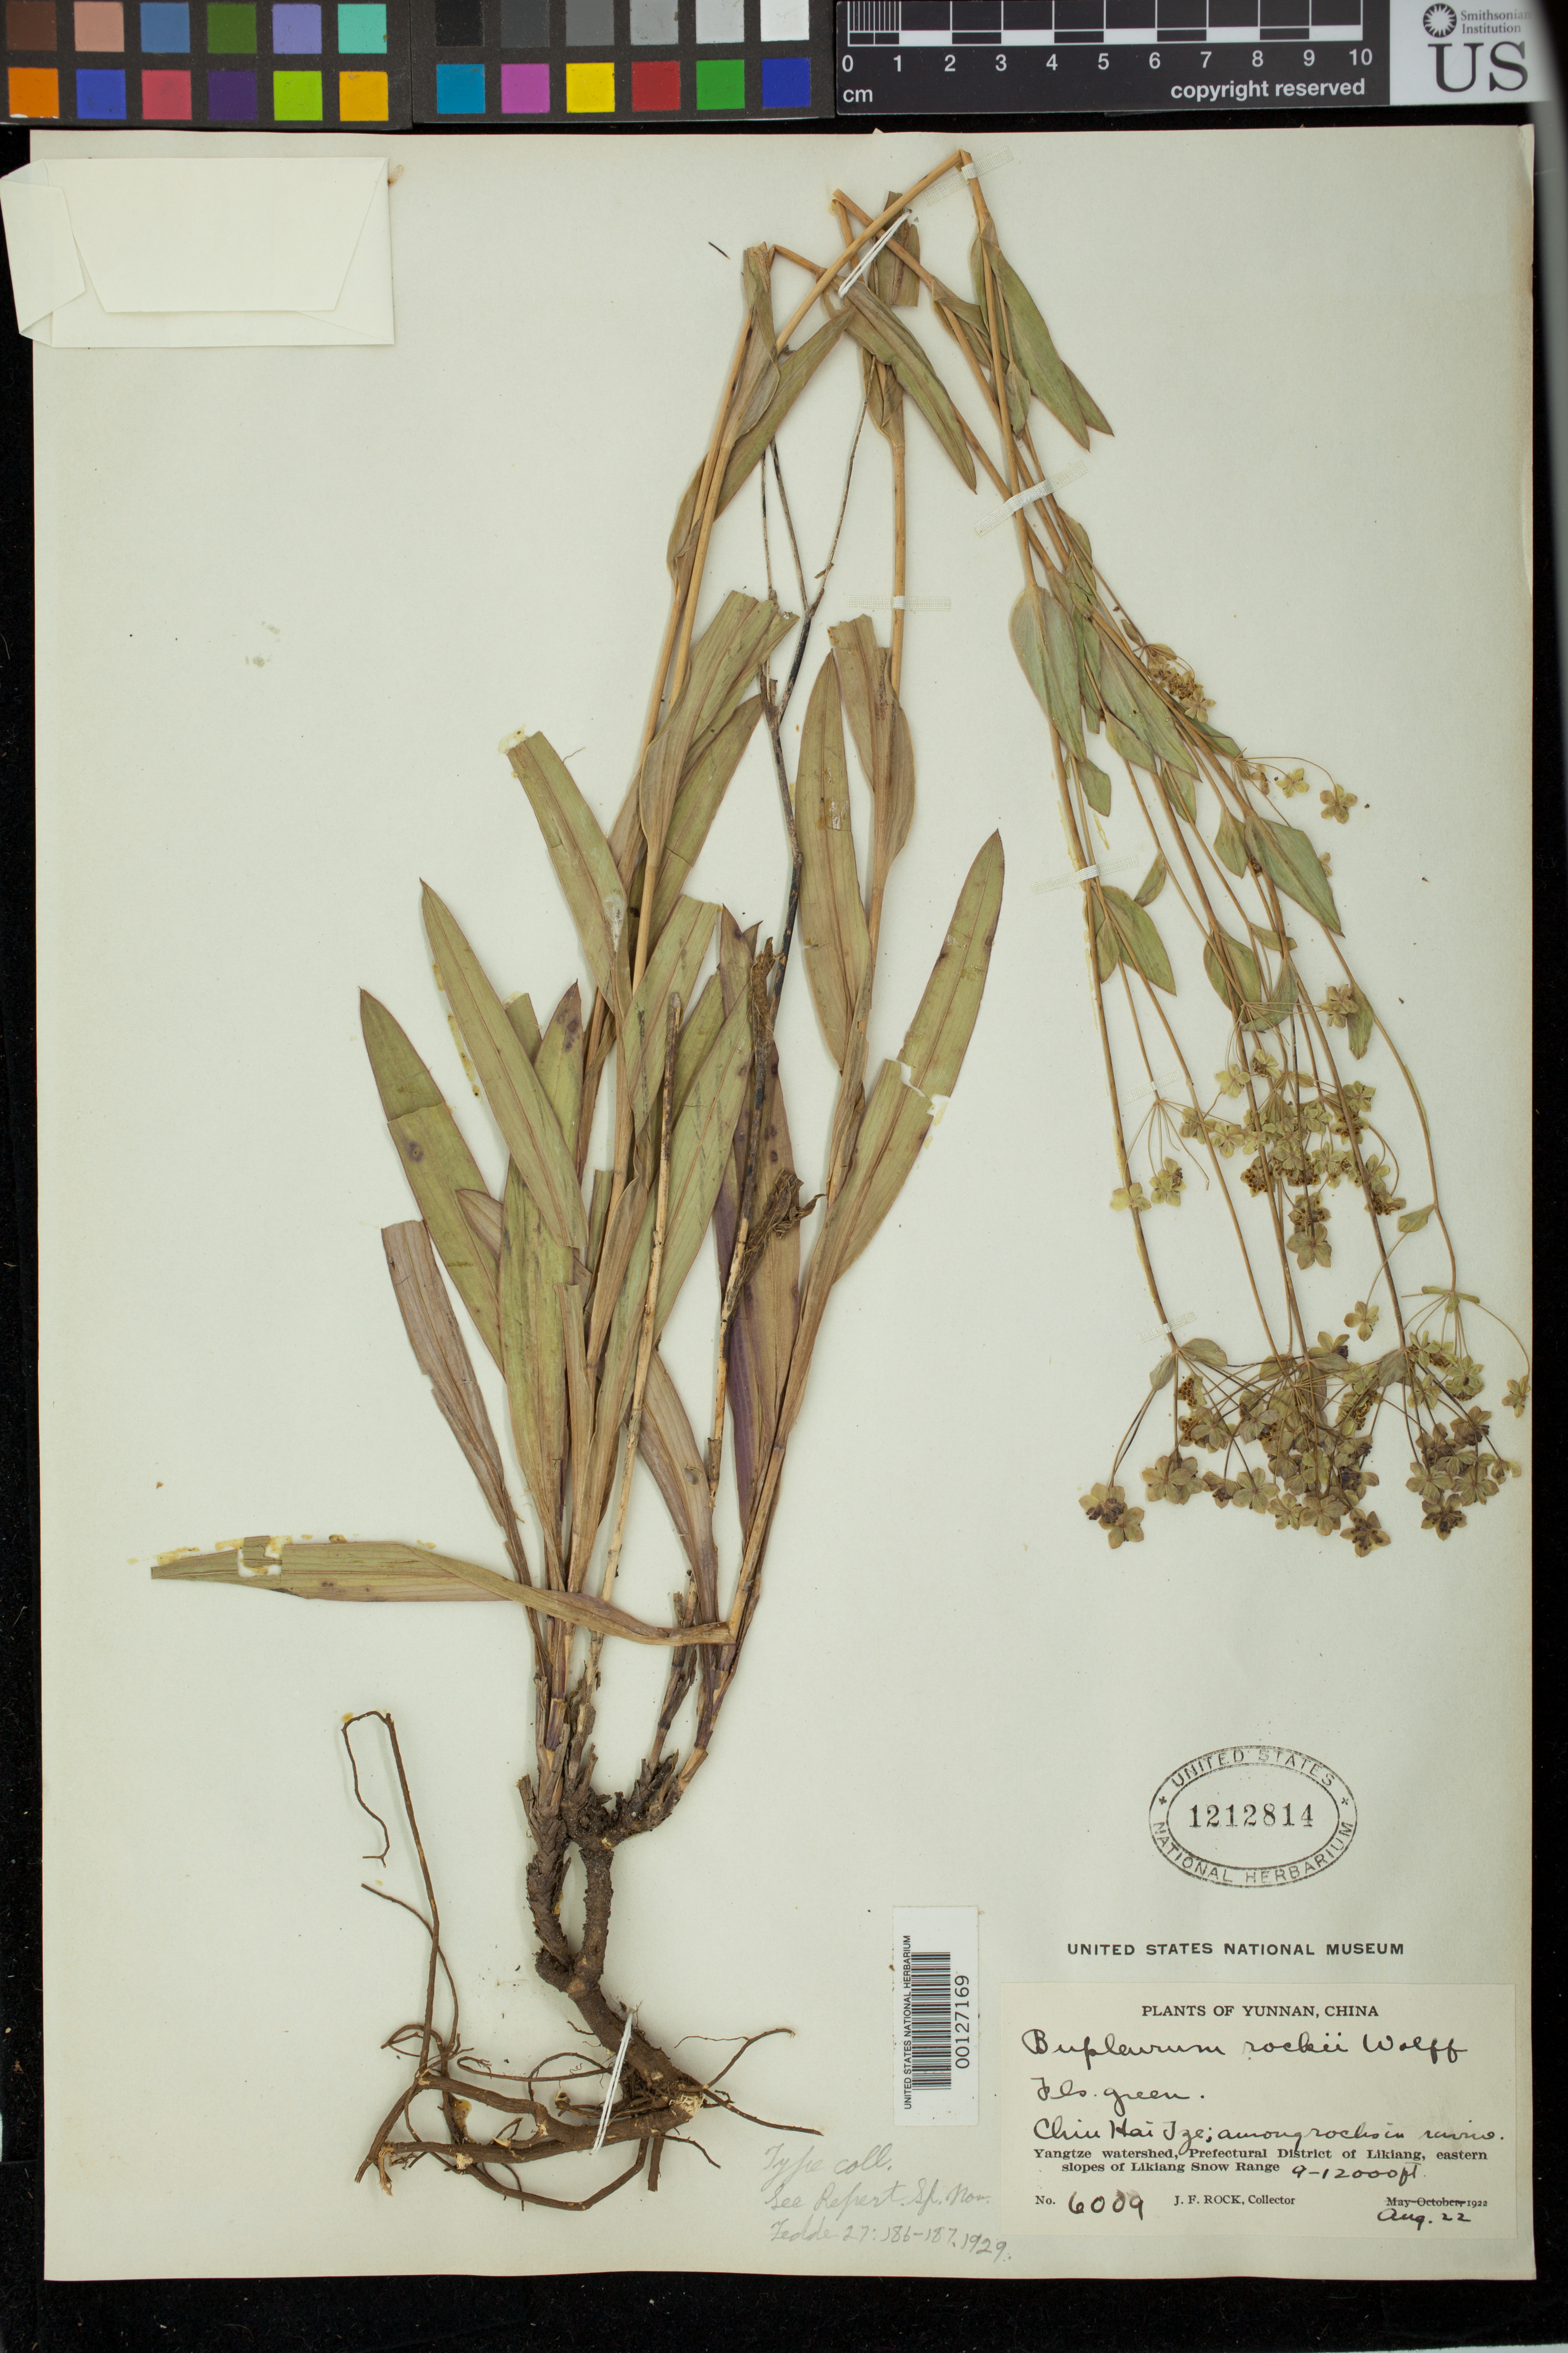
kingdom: Plantae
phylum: Tracheophyta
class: Magnoliopsida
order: Apiales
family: Apiaceae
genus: Bupleurum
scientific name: Bupleurum rockii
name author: H. Wolff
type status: Isotype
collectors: J. F. Rock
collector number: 6009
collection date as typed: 22 Aug 1922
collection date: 1922-08-22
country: China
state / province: Yunnan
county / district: Likiang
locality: Likiang snow range.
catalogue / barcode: US 1212814